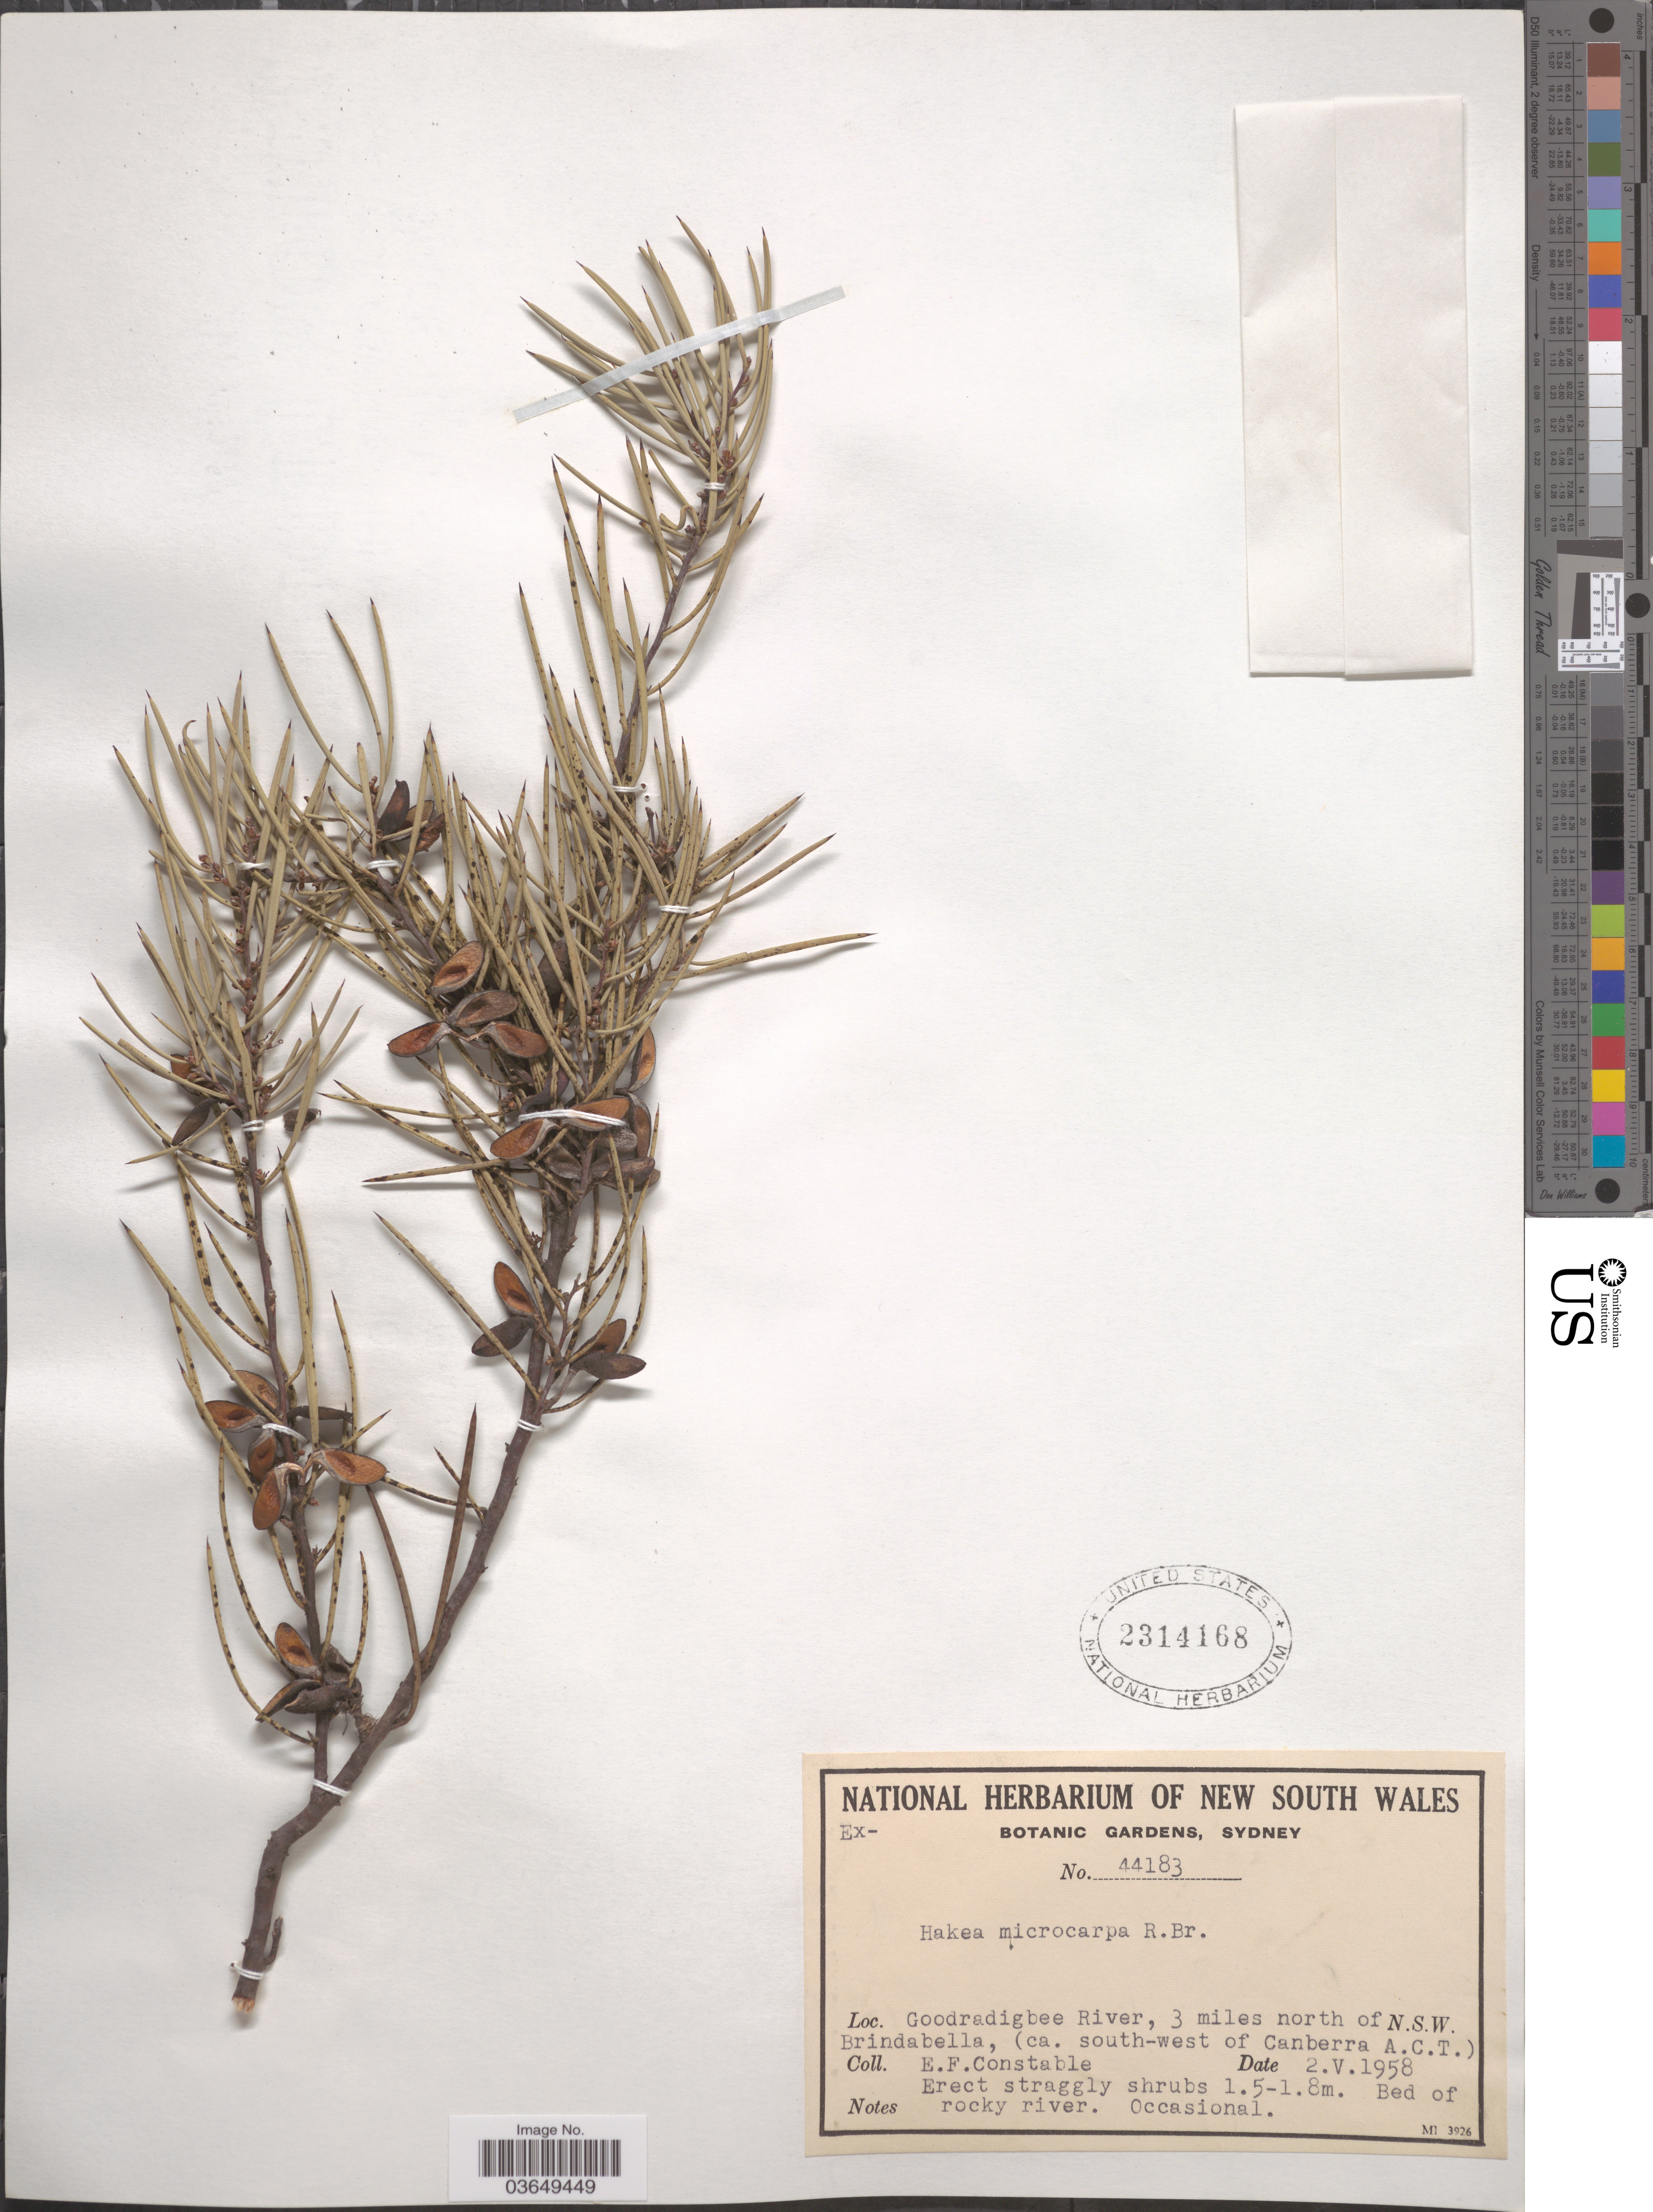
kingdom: Plantae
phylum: Tracheophyta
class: Magnoliopsida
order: Proteales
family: Proteaceae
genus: Hakea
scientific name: Hakea microcarpa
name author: R. Br.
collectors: E. F. Constable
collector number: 44183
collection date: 1958-05-02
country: Australia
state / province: New South Wales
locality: Goodradigbee River, 3 miles north of Brindabella, (ca. south-west of Canberra A.C.T.).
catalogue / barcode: US 2314168